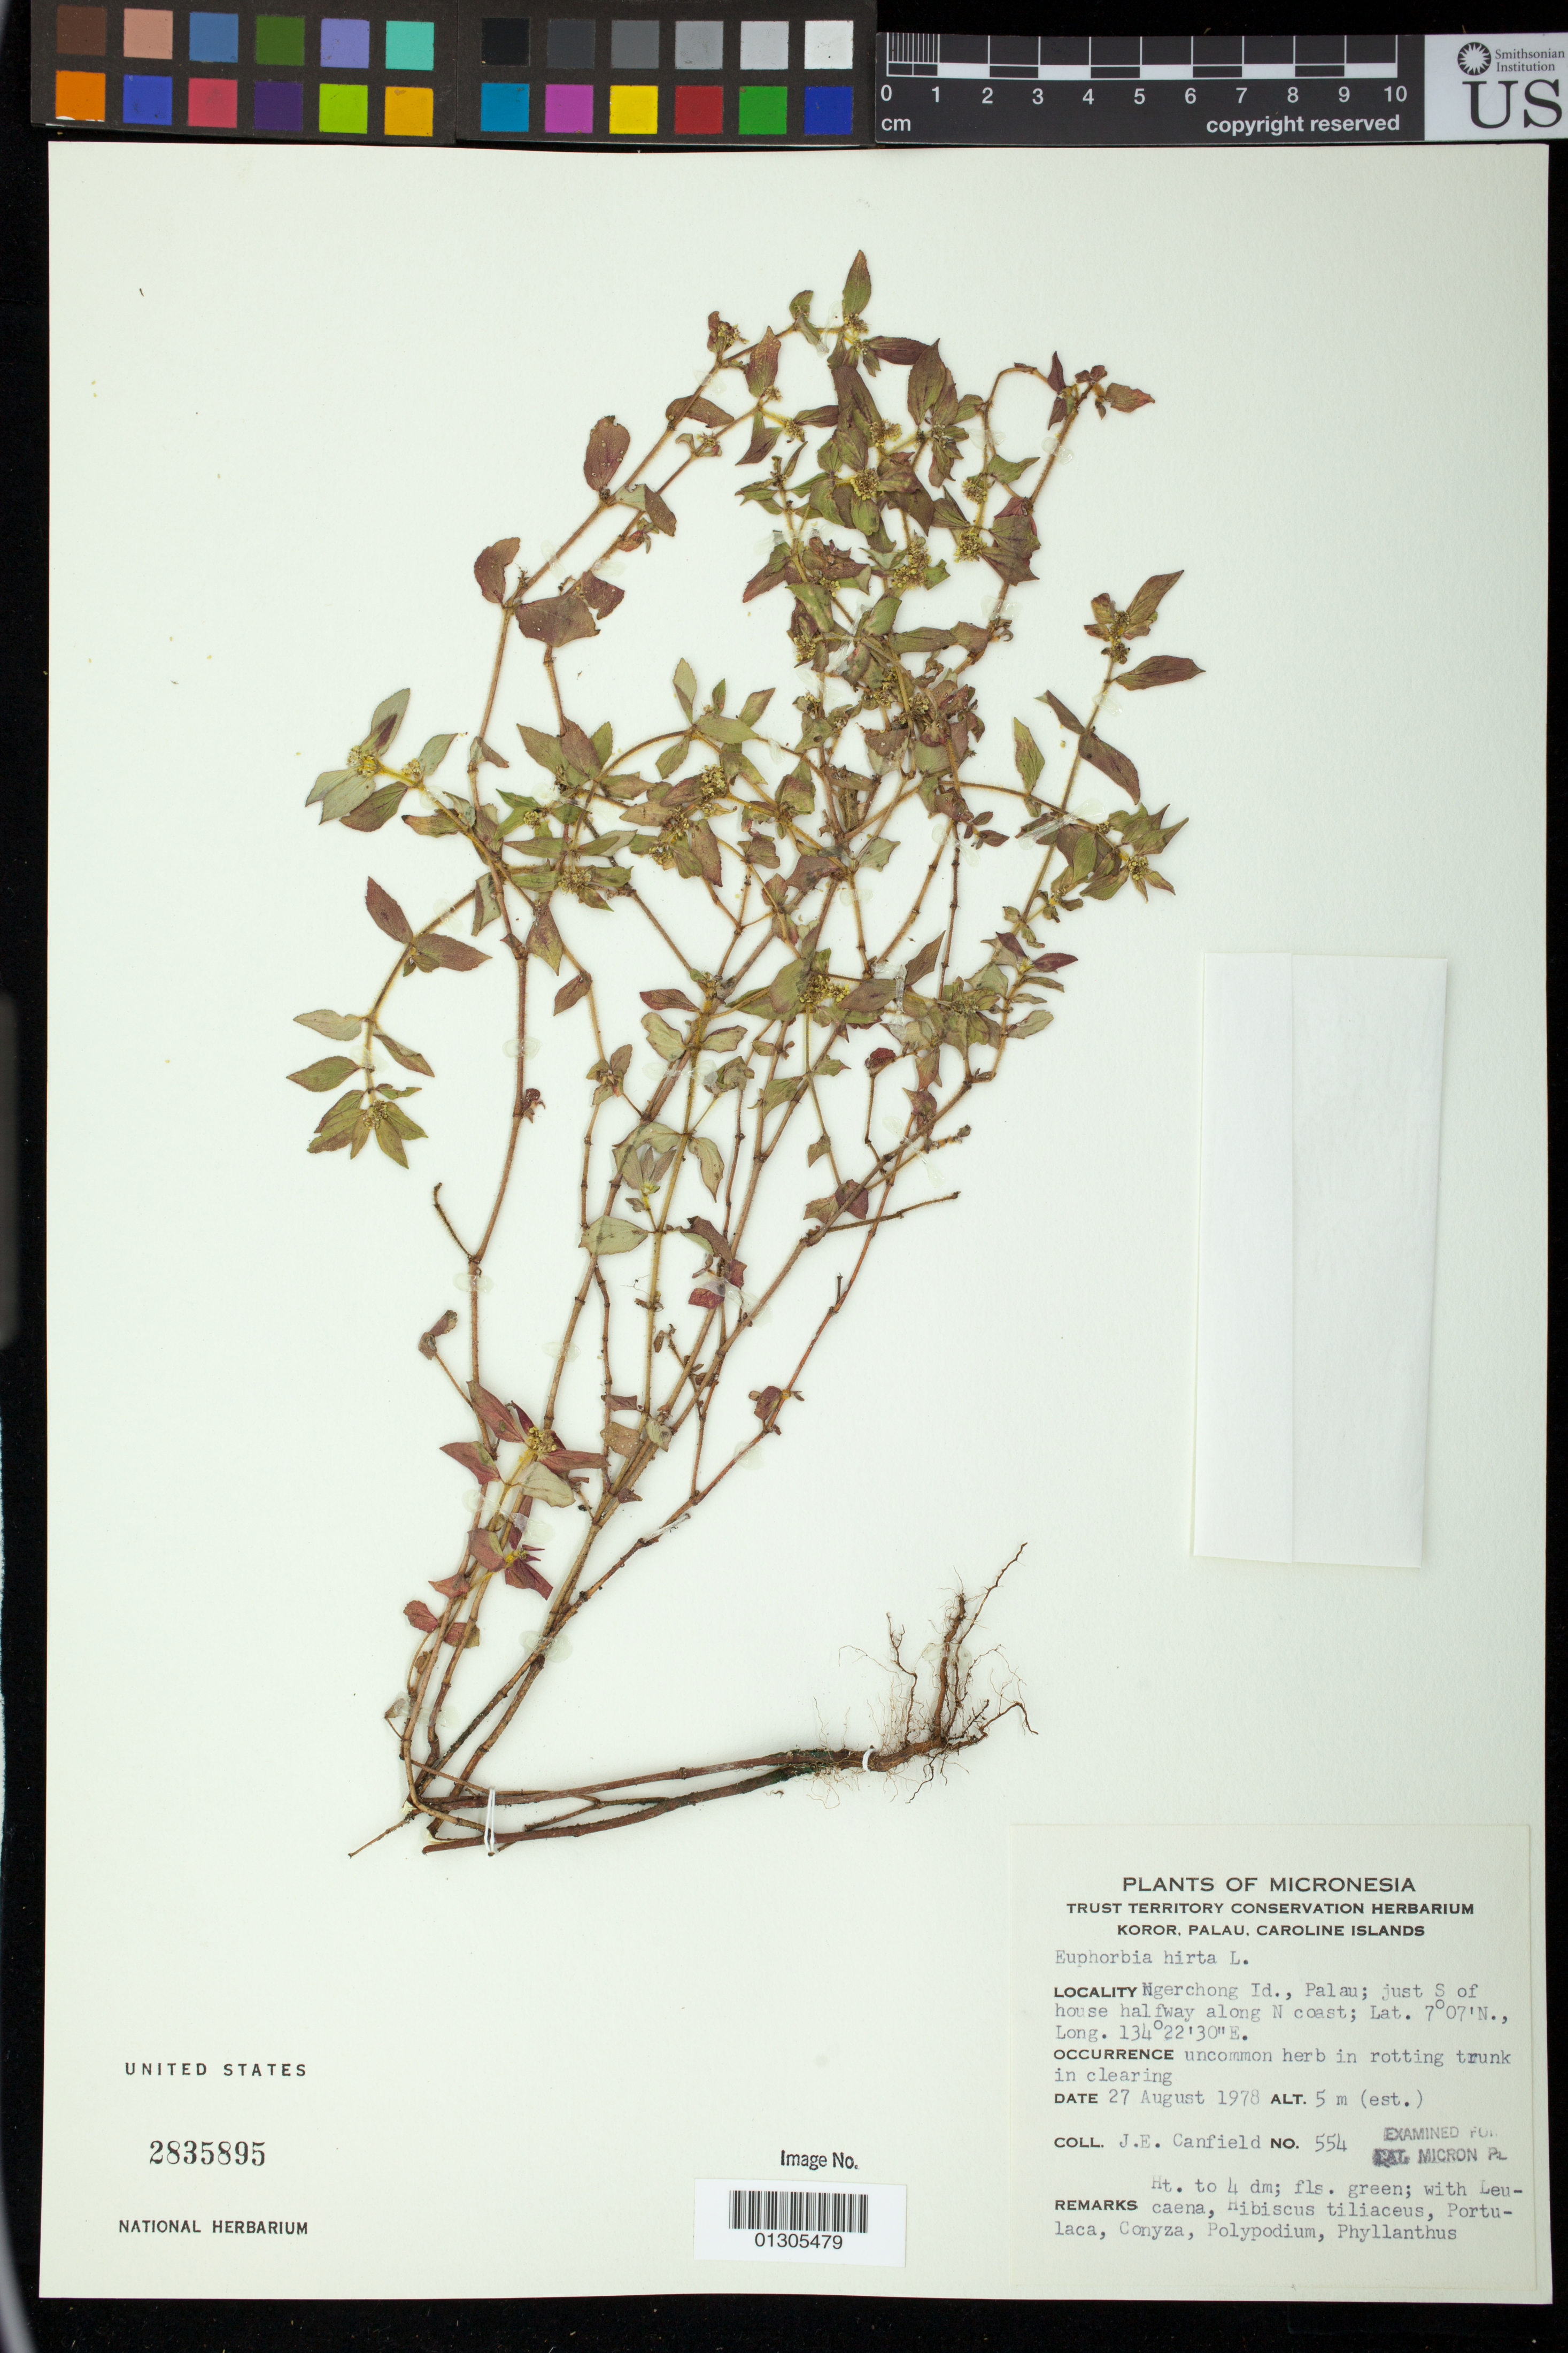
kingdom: Plantae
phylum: Tracheophyta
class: Magnoliopsida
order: Malpighiales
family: Euphorbiaceae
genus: Euphorbia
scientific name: Euphorbia hirta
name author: L.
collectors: J. E. Canfield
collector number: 554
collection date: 1978-08-27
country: Palau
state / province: Koror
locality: Ngerchong [Ngerechong] Id.; just S of house halfway along N coast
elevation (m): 5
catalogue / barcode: US 2835895